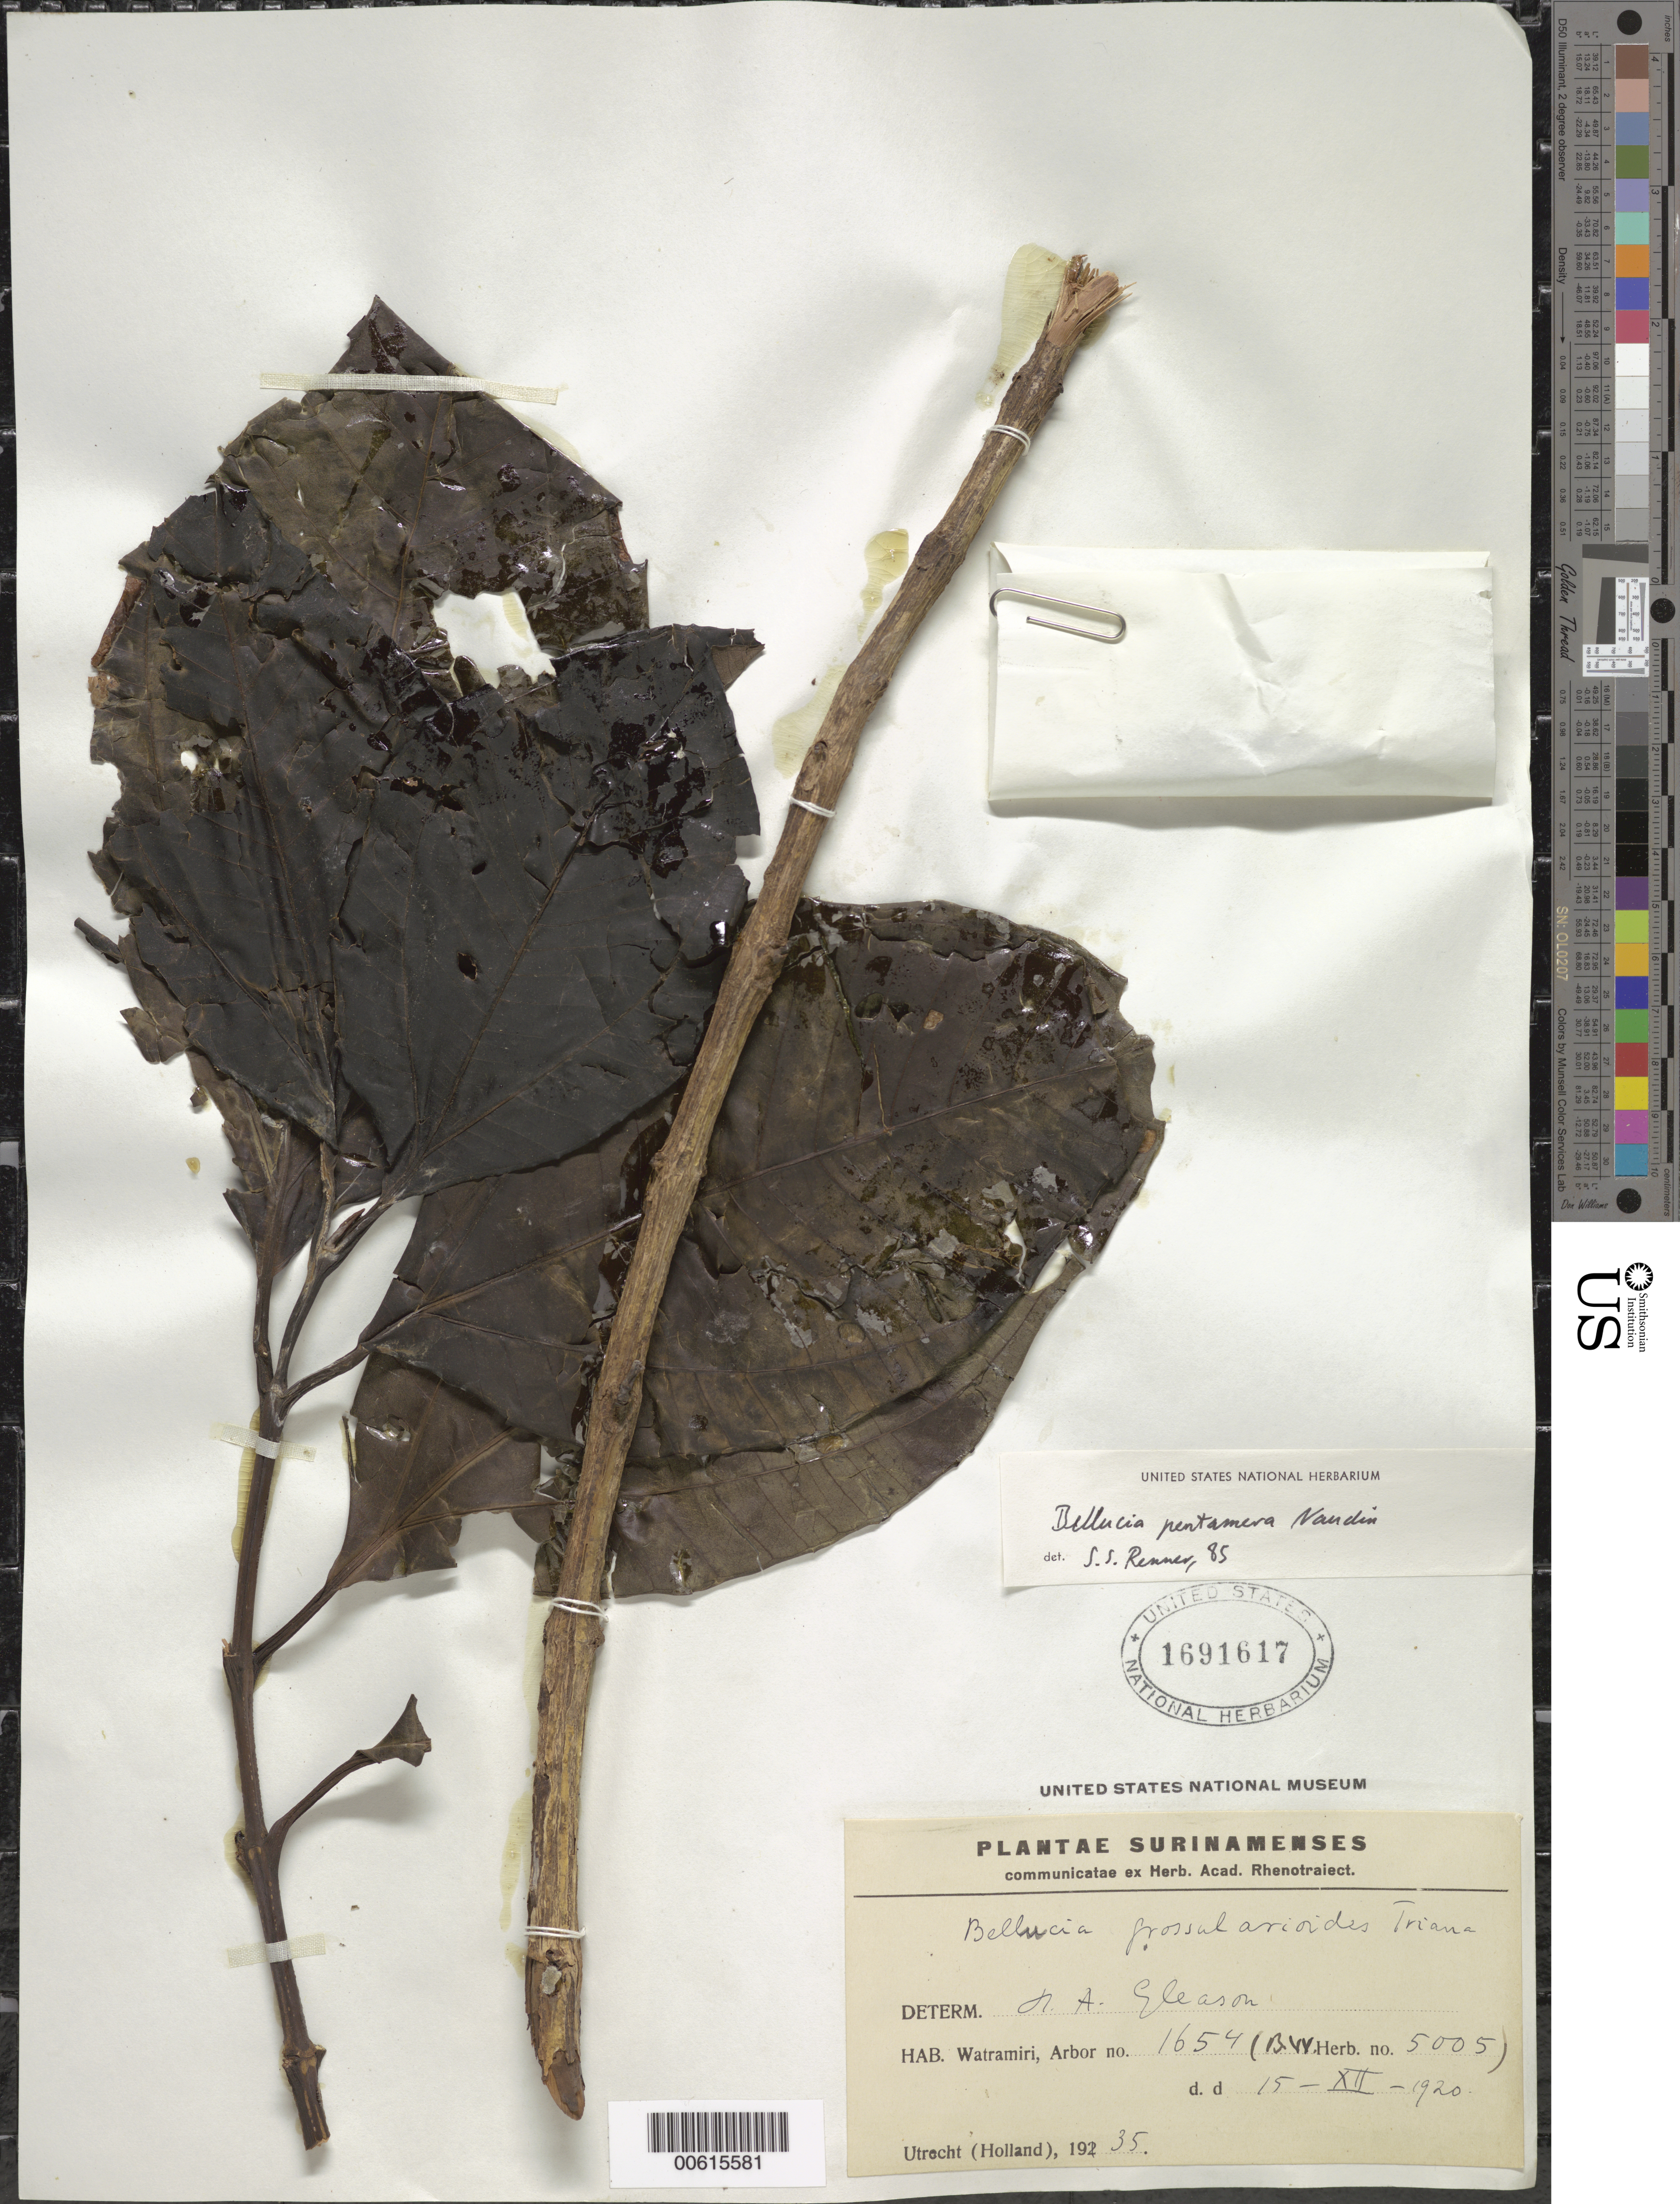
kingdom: Plantae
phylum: Tracheophyta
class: Magnoliopsida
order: Myrtales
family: Melastomataceae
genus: Bellucia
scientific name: Bellucia pentamera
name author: Naudin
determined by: Renner, S. S.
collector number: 5005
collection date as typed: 15-Dec-20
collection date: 1920-12-15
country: Suriname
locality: Watramiri, Forest Reserve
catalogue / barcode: US 1691617